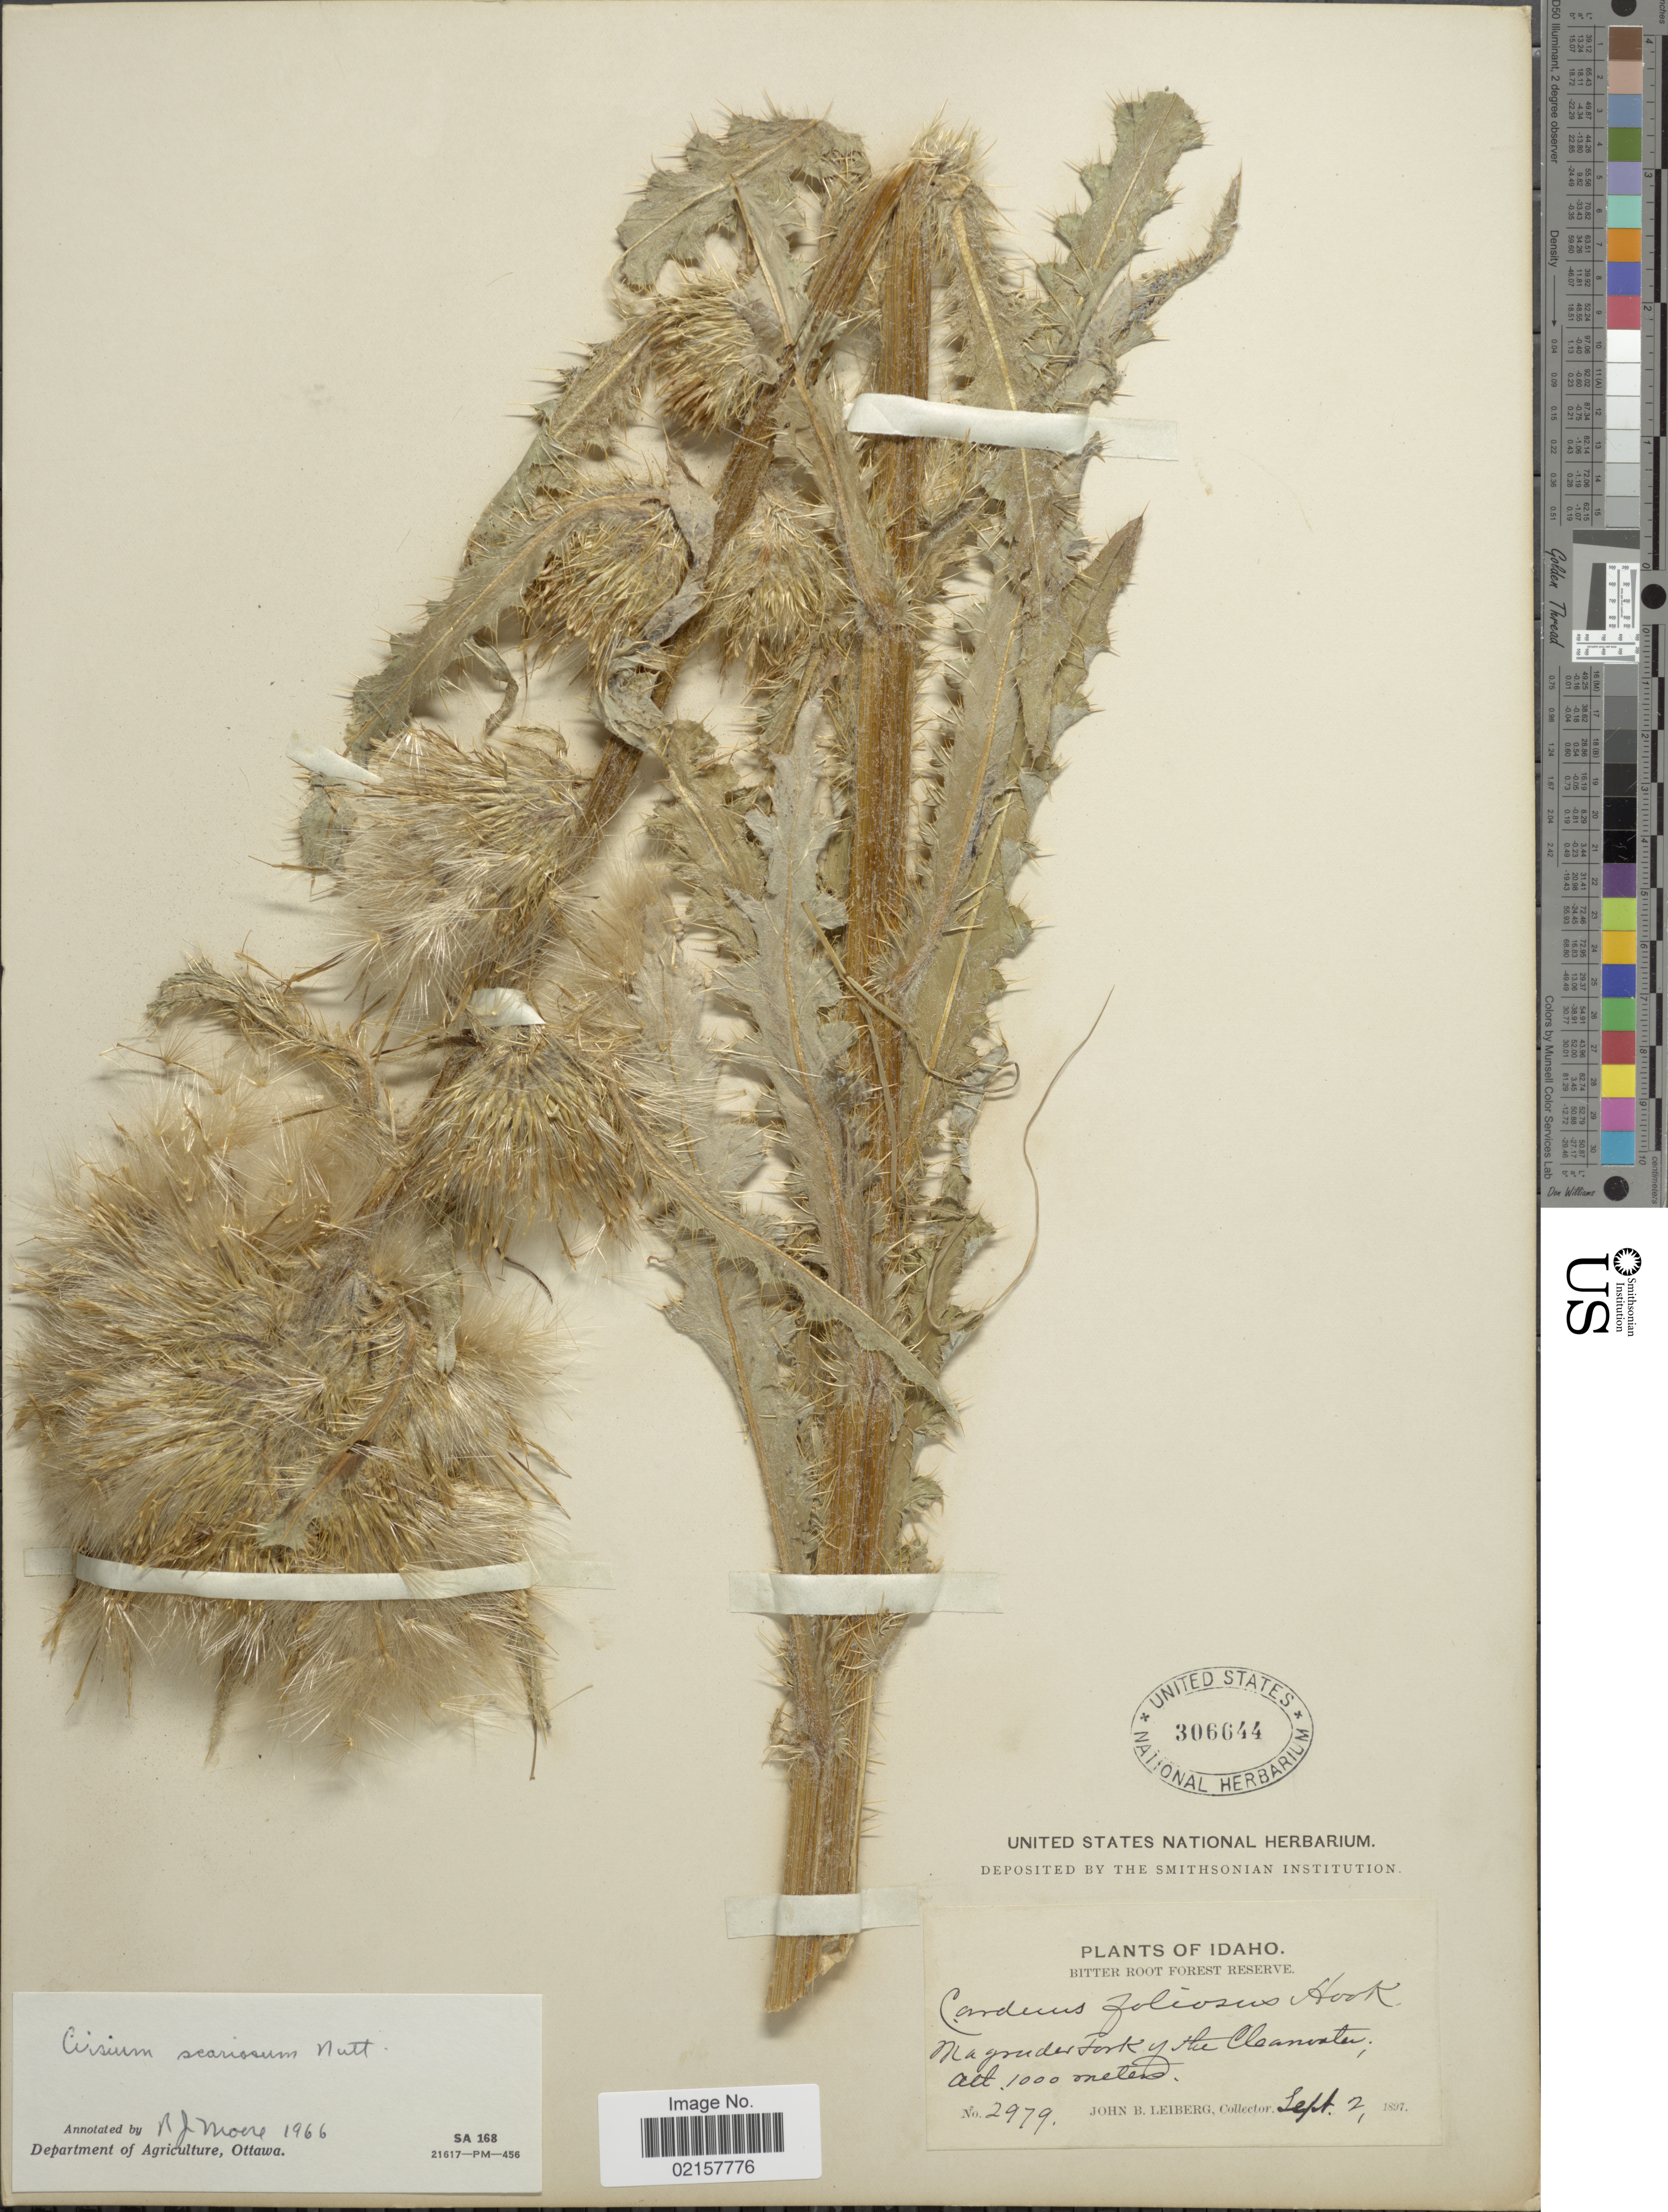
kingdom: Plantae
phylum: Tracheophyta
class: Magnoliopsida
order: Asterales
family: Asteraceae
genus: Cirsium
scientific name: Cirsium scariosum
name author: Nutt.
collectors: J. B. Leiberg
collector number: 2979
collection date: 1897-09-02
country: United States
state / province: Idaho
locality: Bitter Root Forest Reserve, Magruder Fork of the Clearwater.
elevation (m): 1000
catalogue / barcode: US 306644